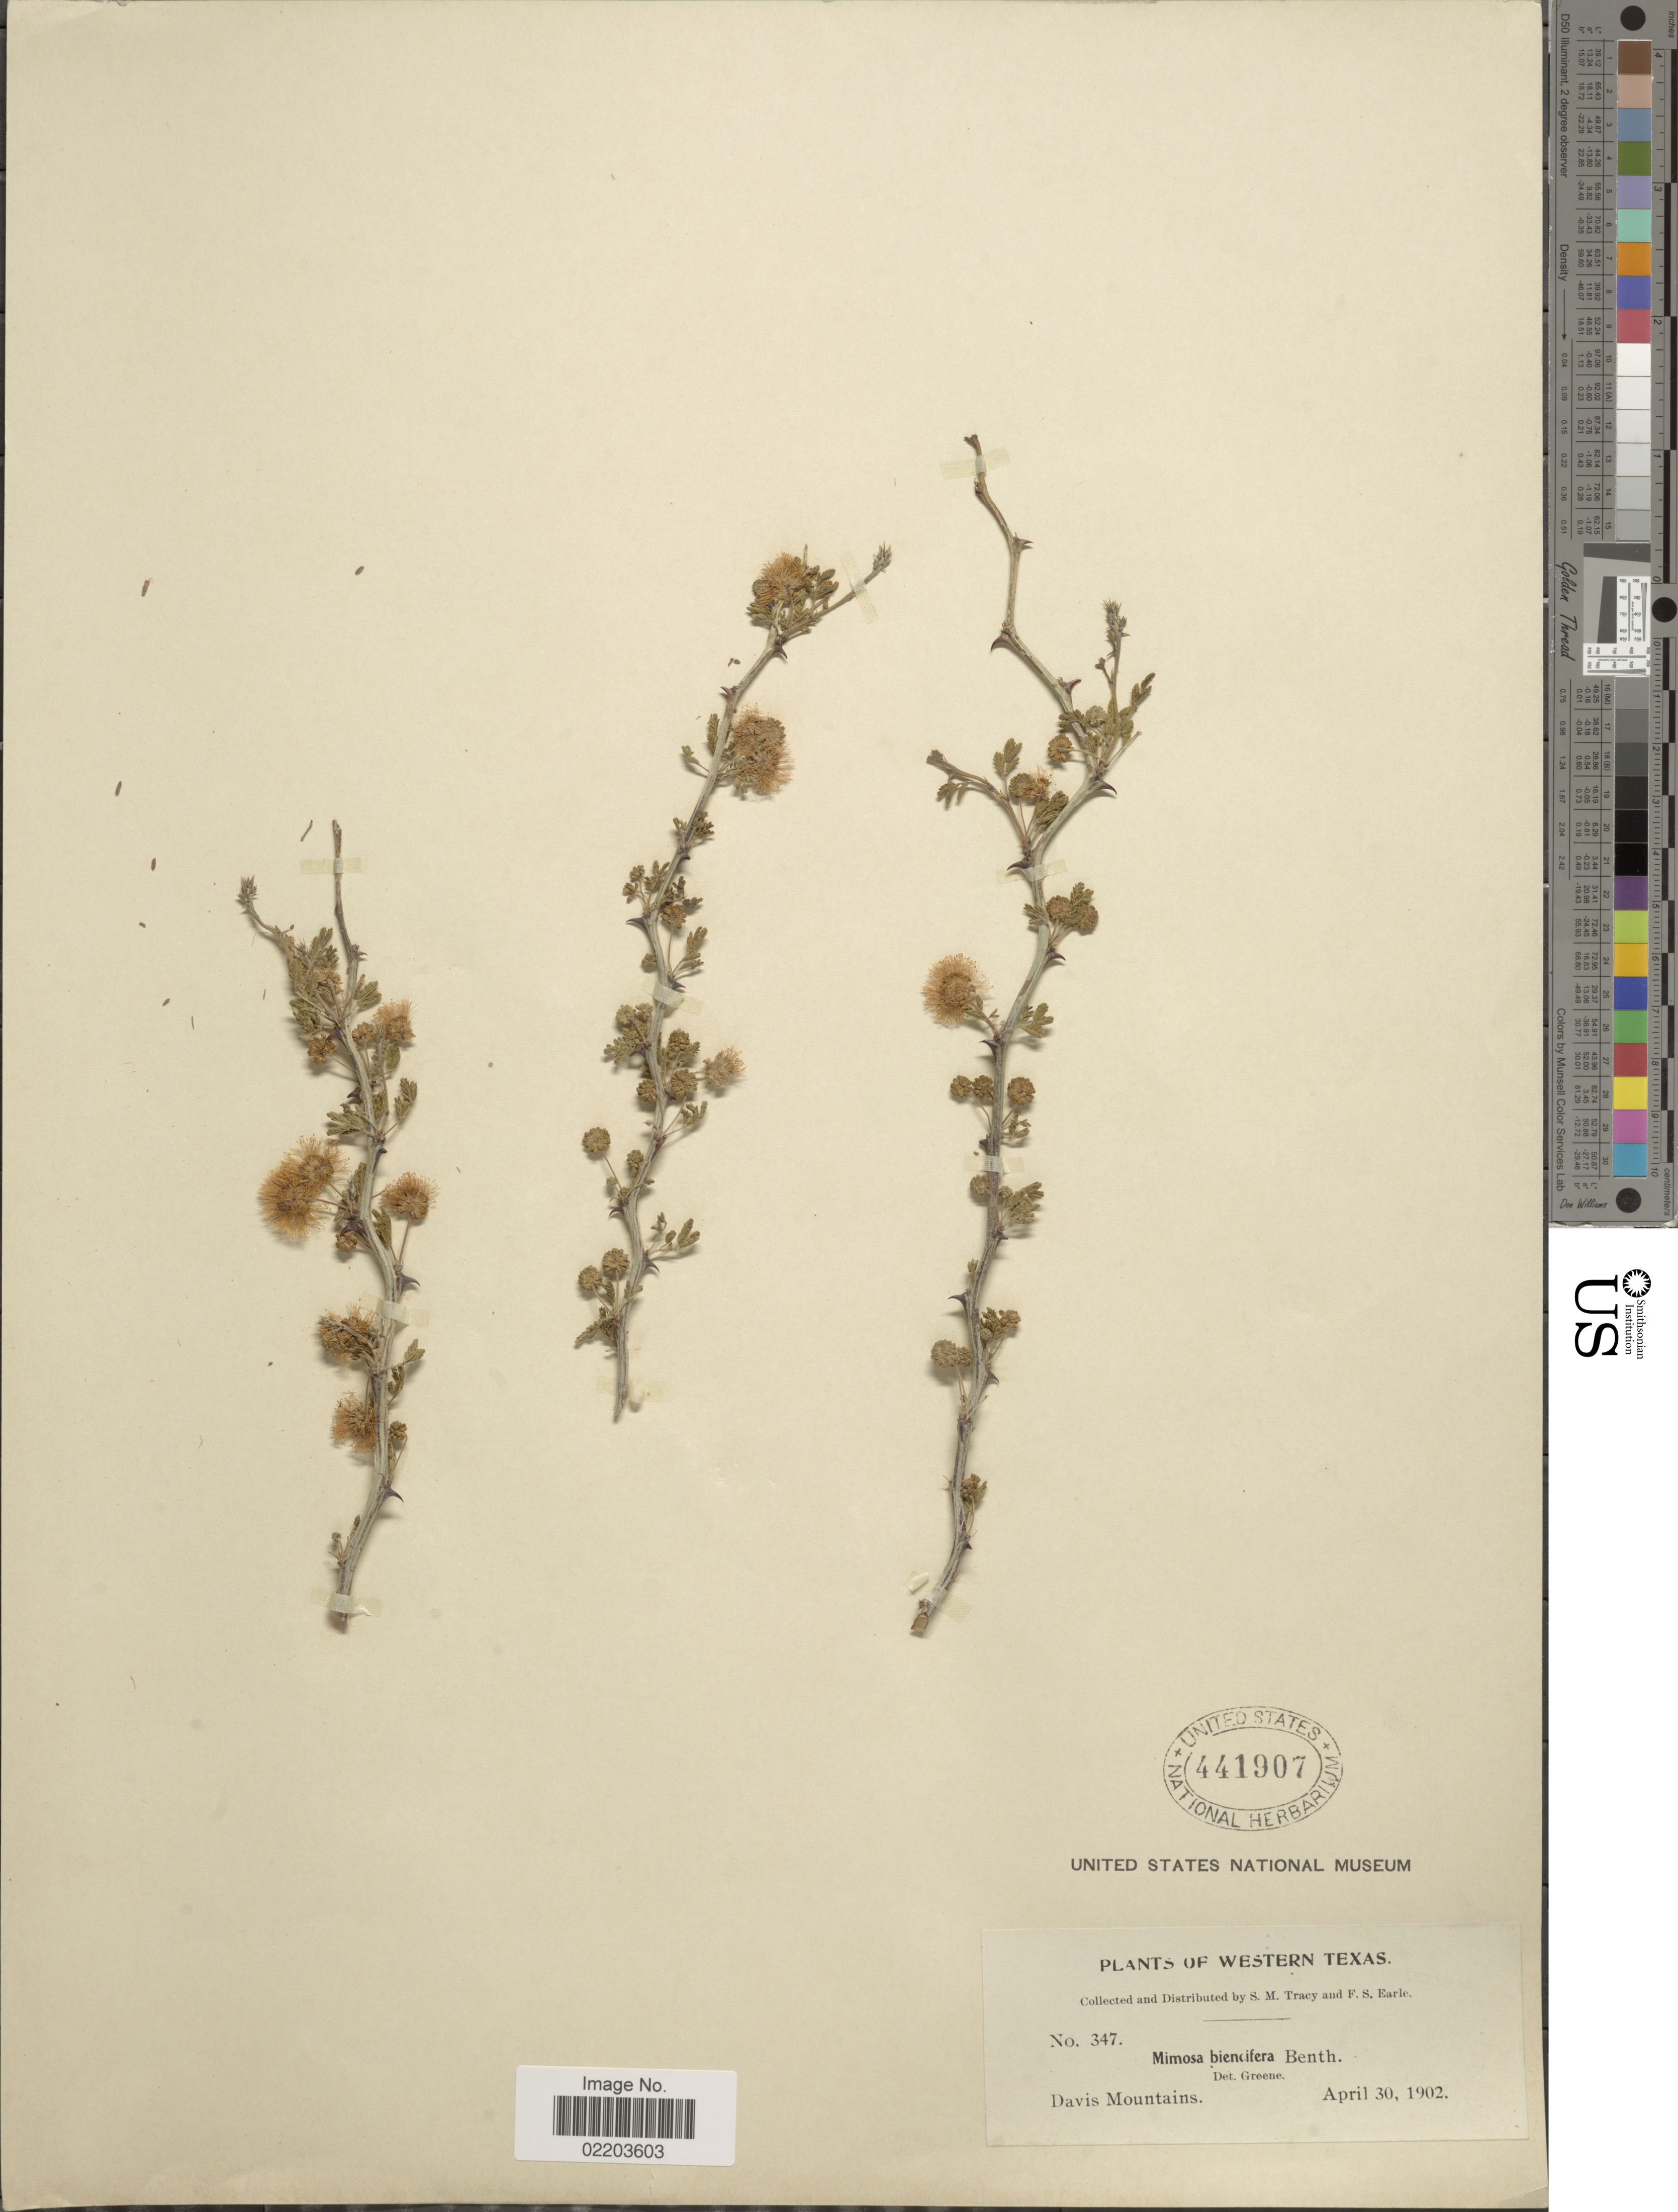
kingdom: Plantae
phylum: Tracheophyta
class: Magnoliopsida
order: Fabales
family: Fabaceae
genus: Mimosa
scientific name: Mimosa biuncifera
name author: Benth.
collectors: S. M. Tracy & F. S. Earle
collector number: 347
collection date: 1902-04-30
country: United States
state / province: Texas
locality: Western Texas, Davis Mountains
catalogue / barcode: US 441907